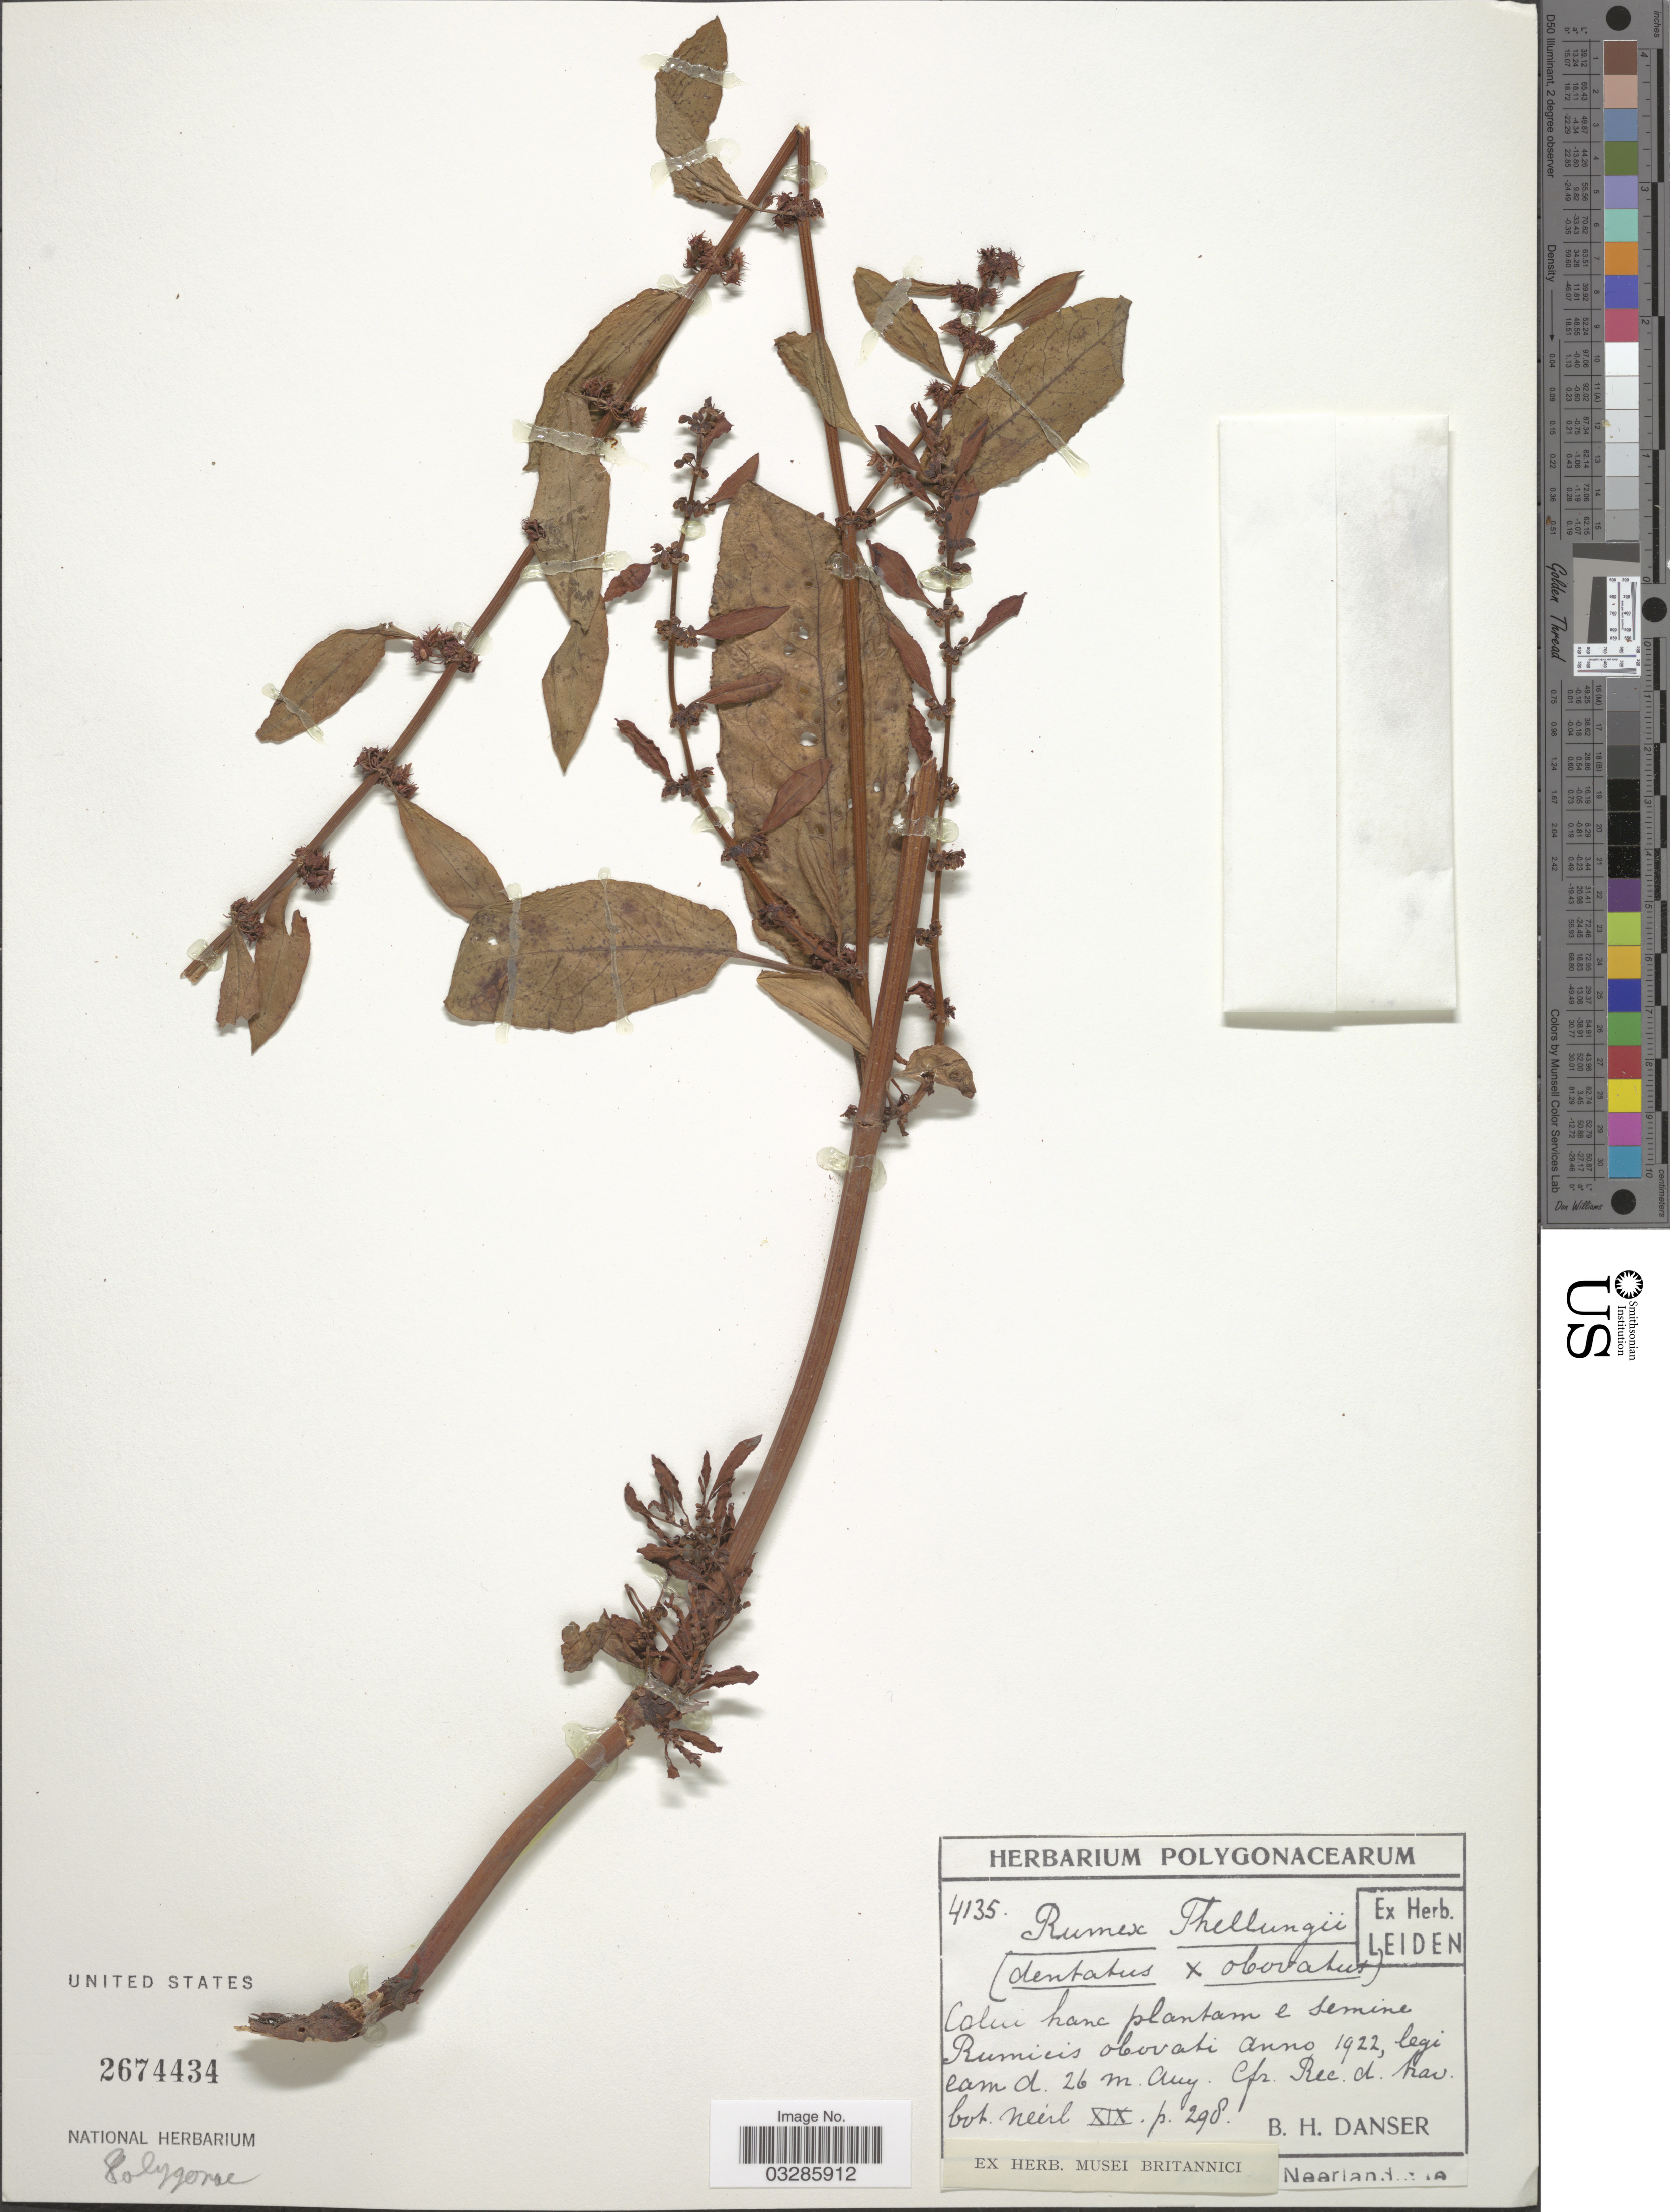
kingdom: Plantae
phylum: Tracheophyta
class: Magnoliopsida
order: Caryophyllales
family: Polygonaceae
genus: Rumex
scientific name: Rumex x theflungii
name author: Danser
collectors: B. Danser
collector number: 4135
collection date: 1922-08-26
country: Netherlands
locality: Rec. d. hav. bot. Neerl.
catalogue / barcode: US 2674434